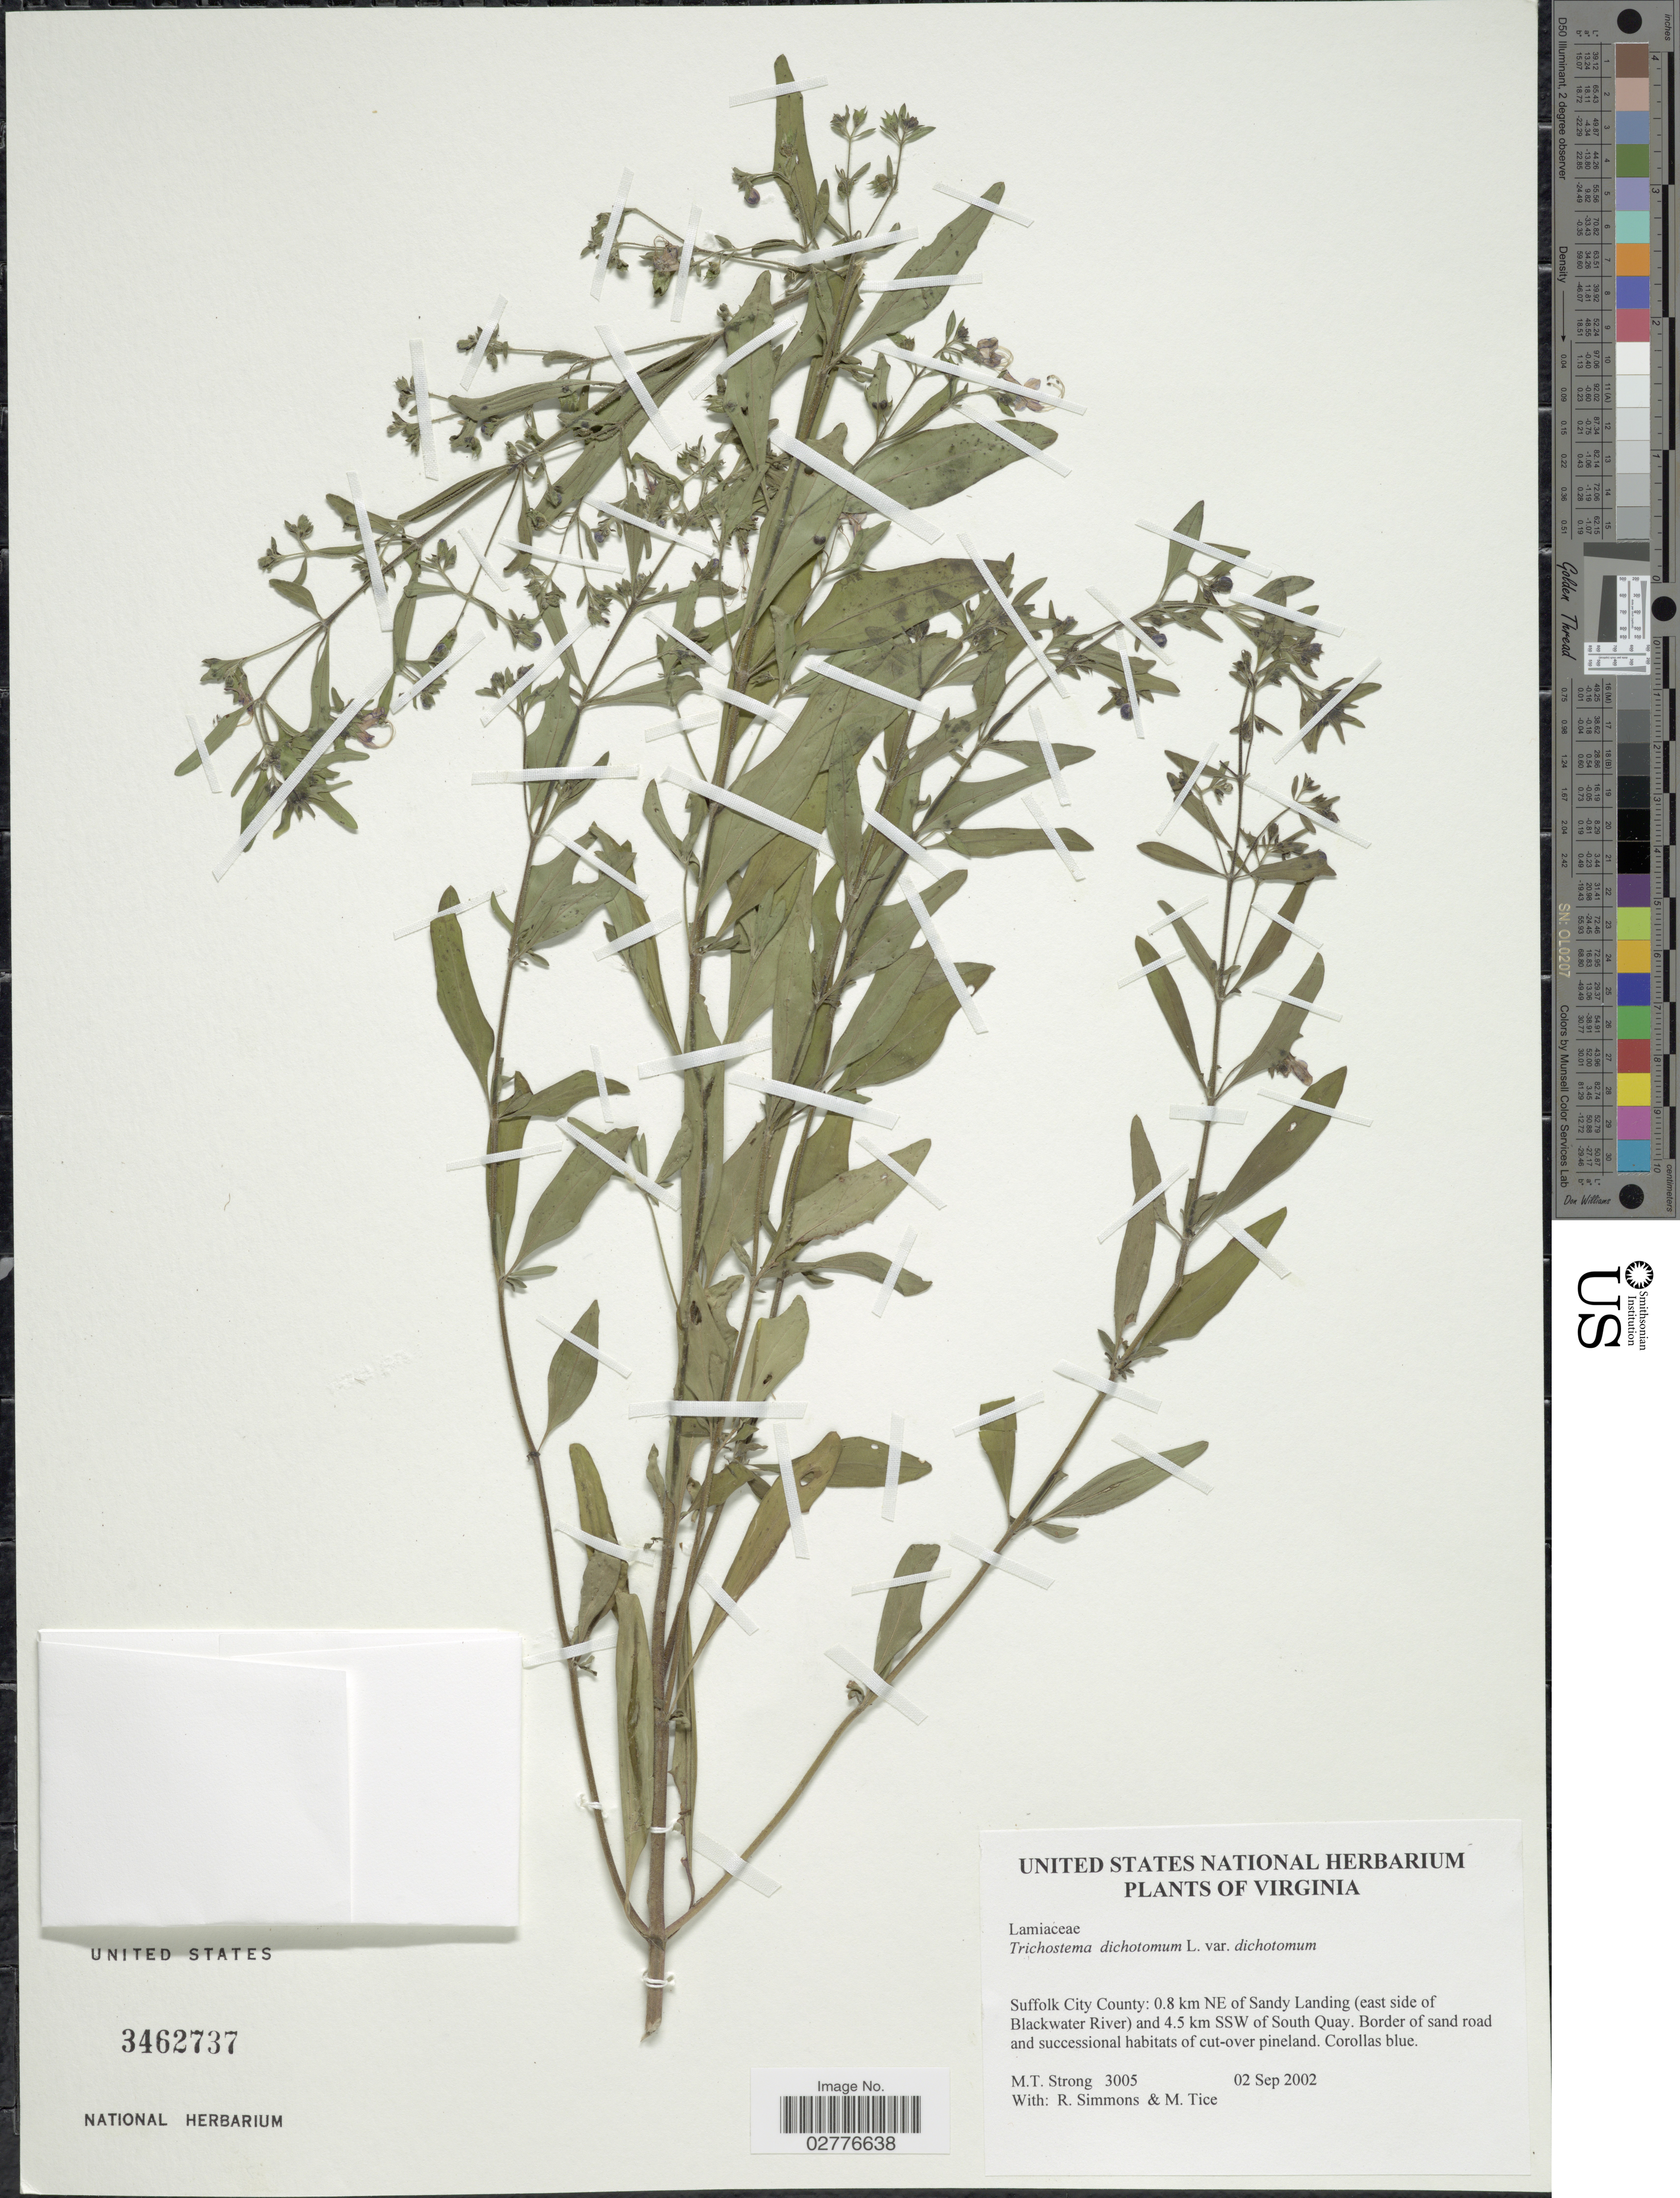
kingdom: Plantae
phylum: Tracheophyta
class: Magnoliopsida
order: Lamiales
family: Lamiaceae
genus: Trichostema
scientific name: Trichostema dichotomum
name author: L.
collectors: M. T. Strong, R. Simmons & M. Tice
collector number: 3005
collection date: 2002-09-02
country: United States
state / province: Virginia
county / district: City of Suffolk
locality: Suffolk City County: 0.8 km NE of Sandy Landing (east side of Blackwater River) and 4.5 km SSW of South Quay.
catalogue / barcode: US 3462737